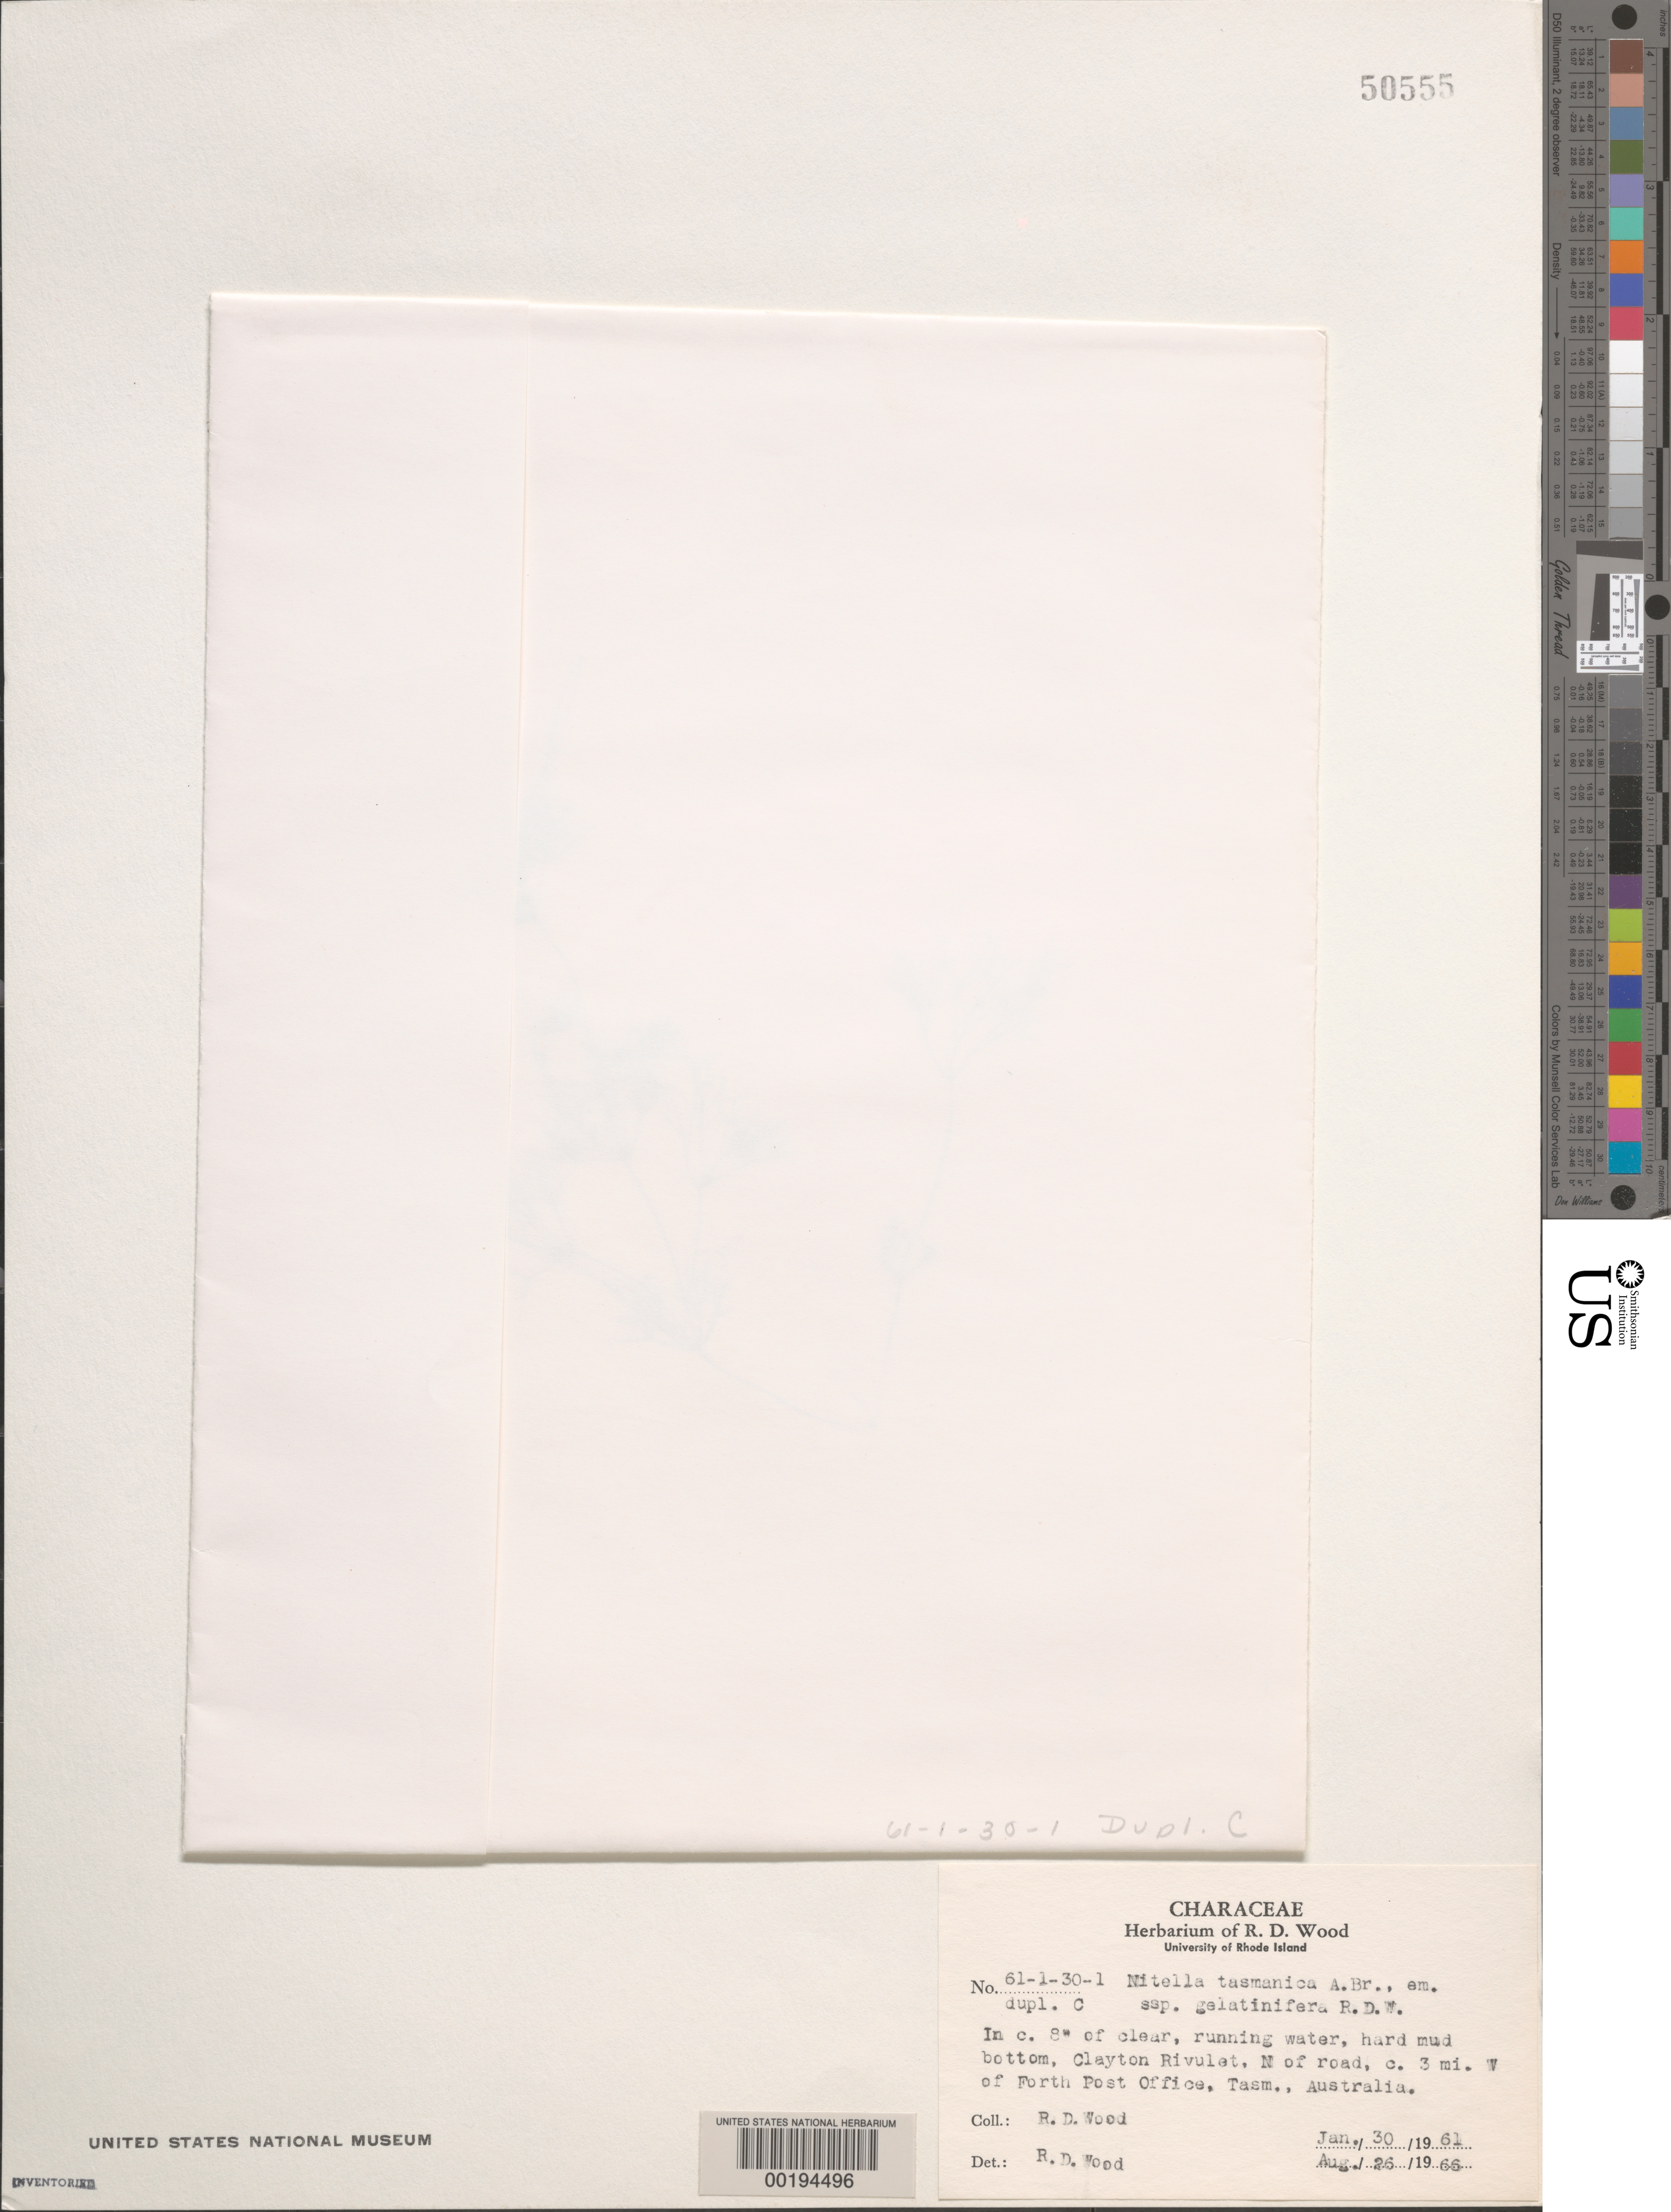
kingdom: Plantae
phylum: Charophyta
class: Charophyceae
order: Charales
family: Characeae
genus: Nitella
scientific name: Nitella tasmanica subsp. gelatinifera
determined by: Wood, R. D.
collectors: R. Wood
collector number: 61-1-30-1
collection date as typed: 30 Jan 1961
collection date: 1961-01-30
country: Australia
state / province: Tasmania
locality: Clayton Rivulet, ca. 3 miles west of Forth Post Office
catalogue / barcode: US 50555